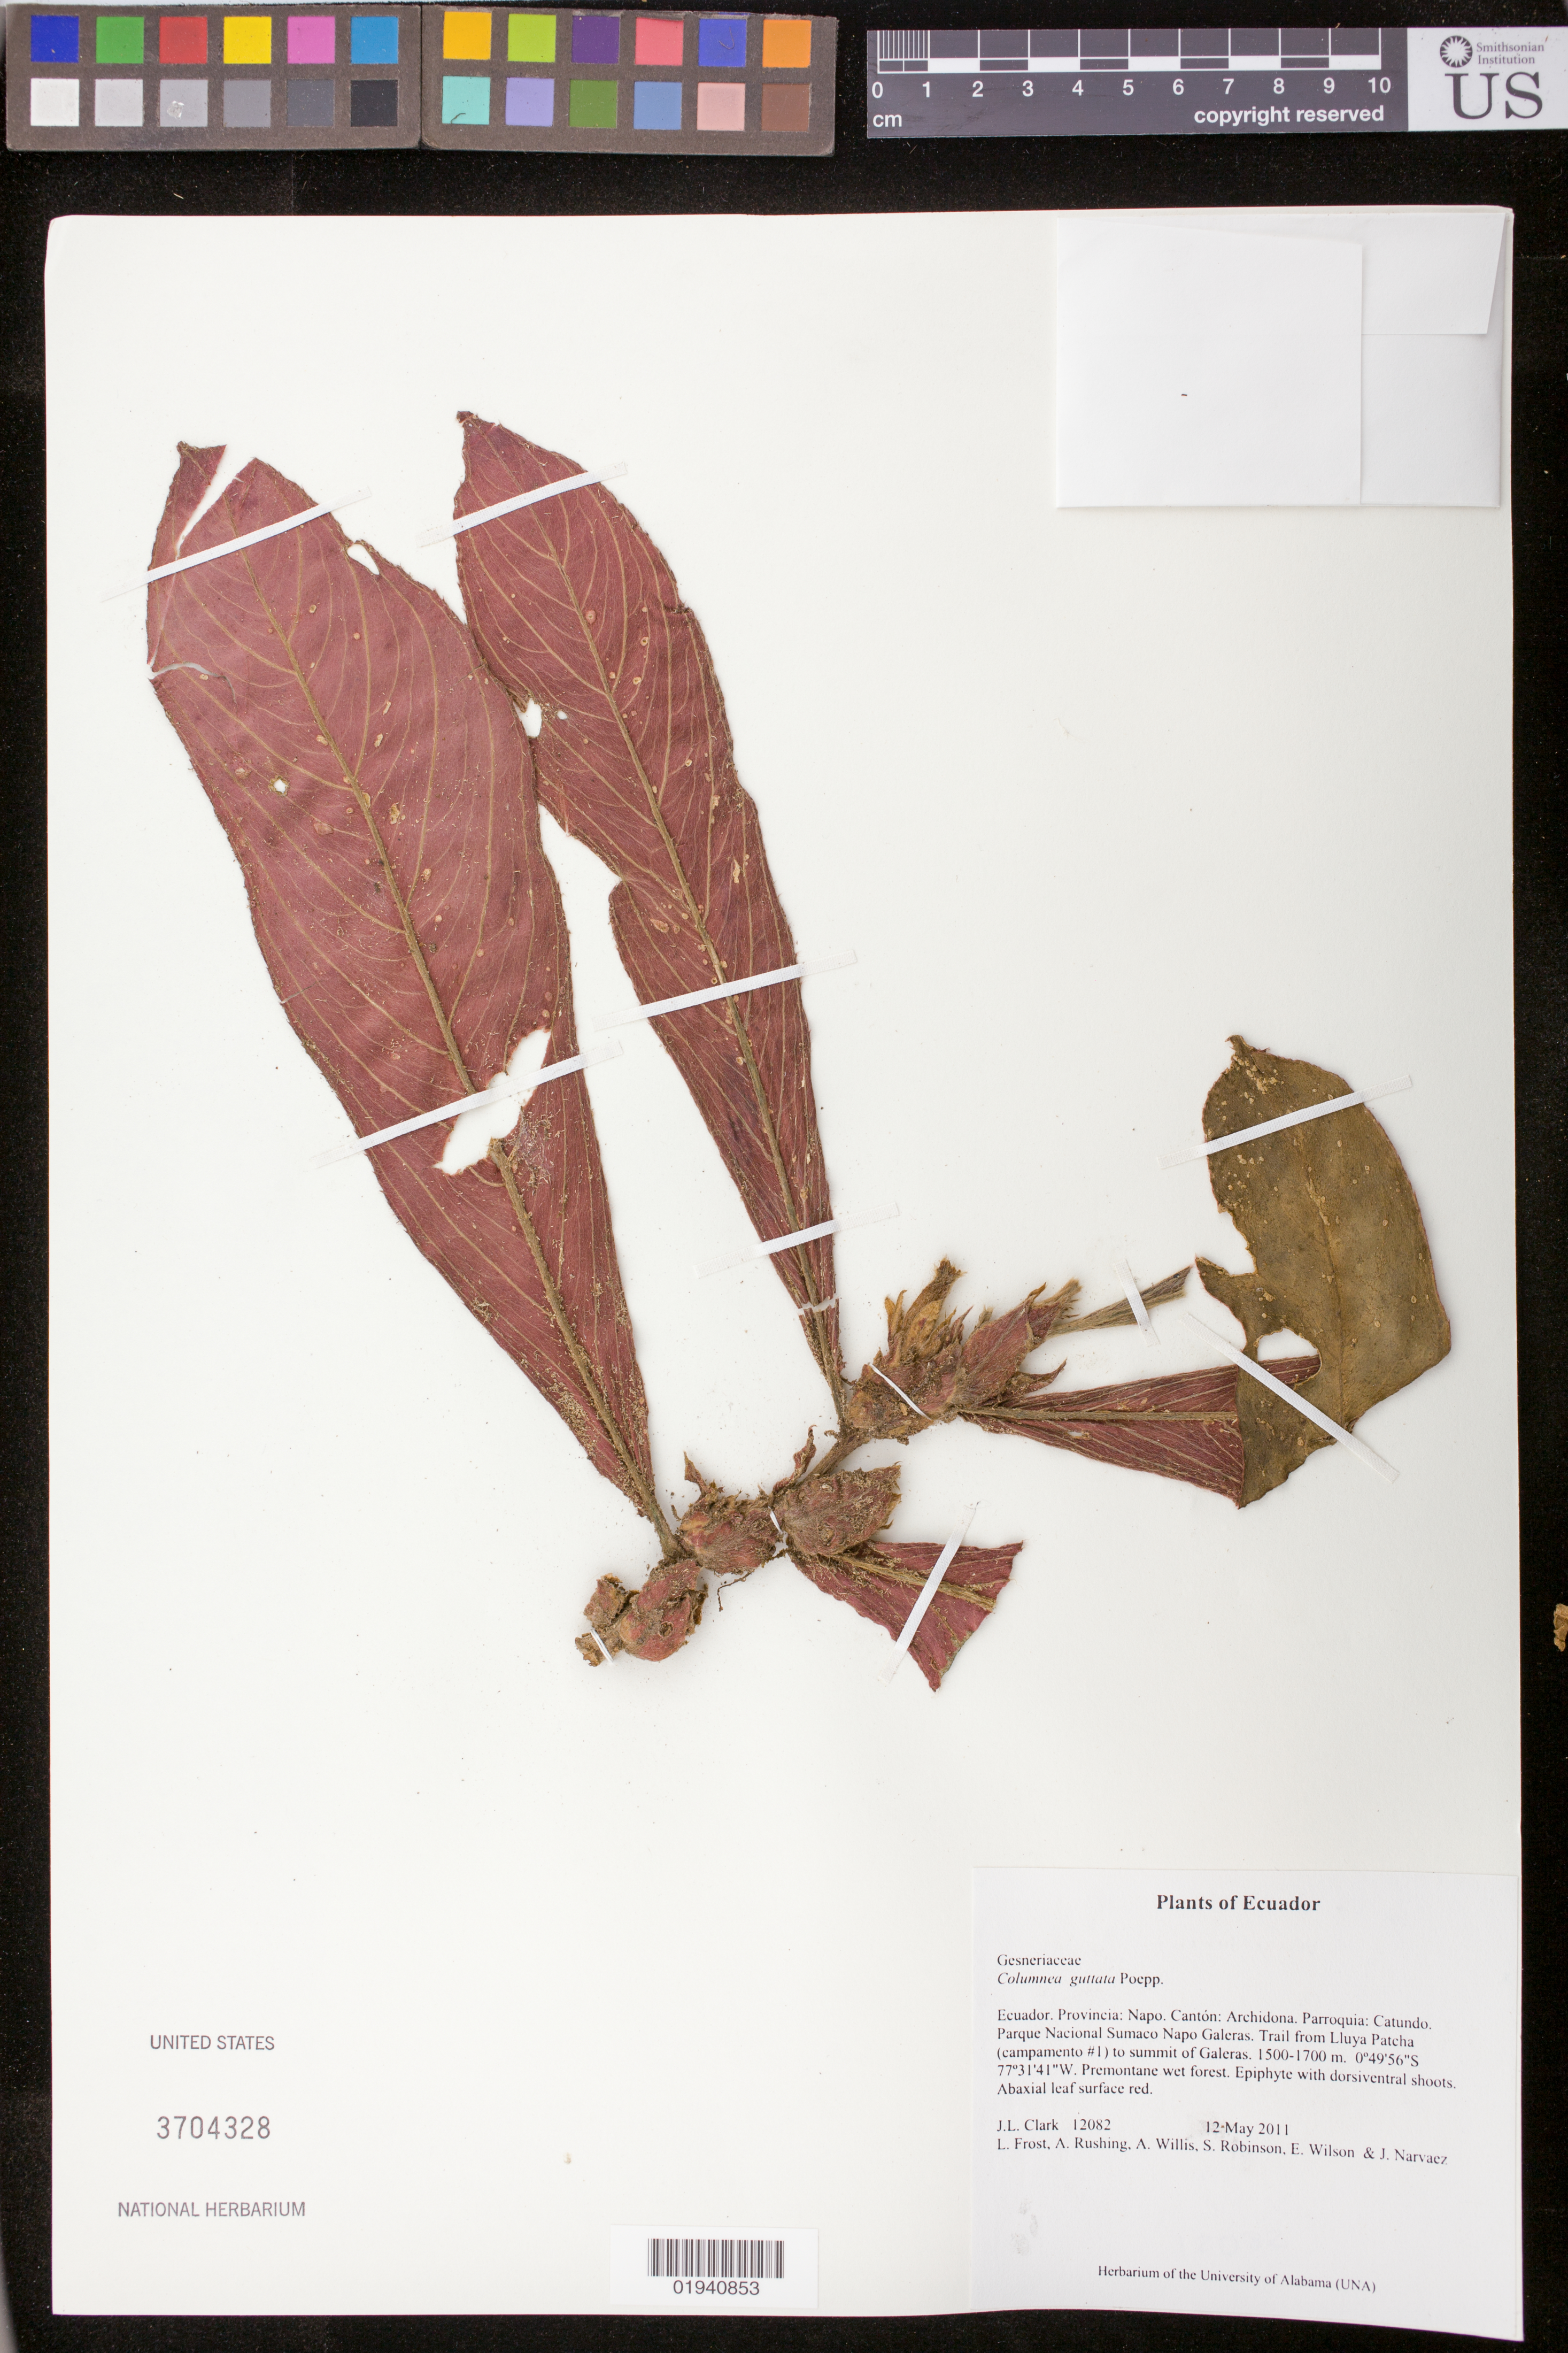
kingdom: Plantae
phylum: Tracheophyta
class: Magnoliopsida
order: Lamiales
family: Gesneriaceae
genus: Columnea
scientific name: Columnea guttata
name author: Poepp.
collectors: J. L. Clark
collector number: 12082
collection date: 2011-05-12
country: Ecuador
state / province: Napo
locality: Canton: Archidona. Parroquia Catundo. Parque National Sumaco Napo Galeras. Trail from Lluya Patcha (campamento #1) to summit of Galeras.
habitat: Premontane wet forest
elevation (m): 1500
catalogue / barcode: US 3704328